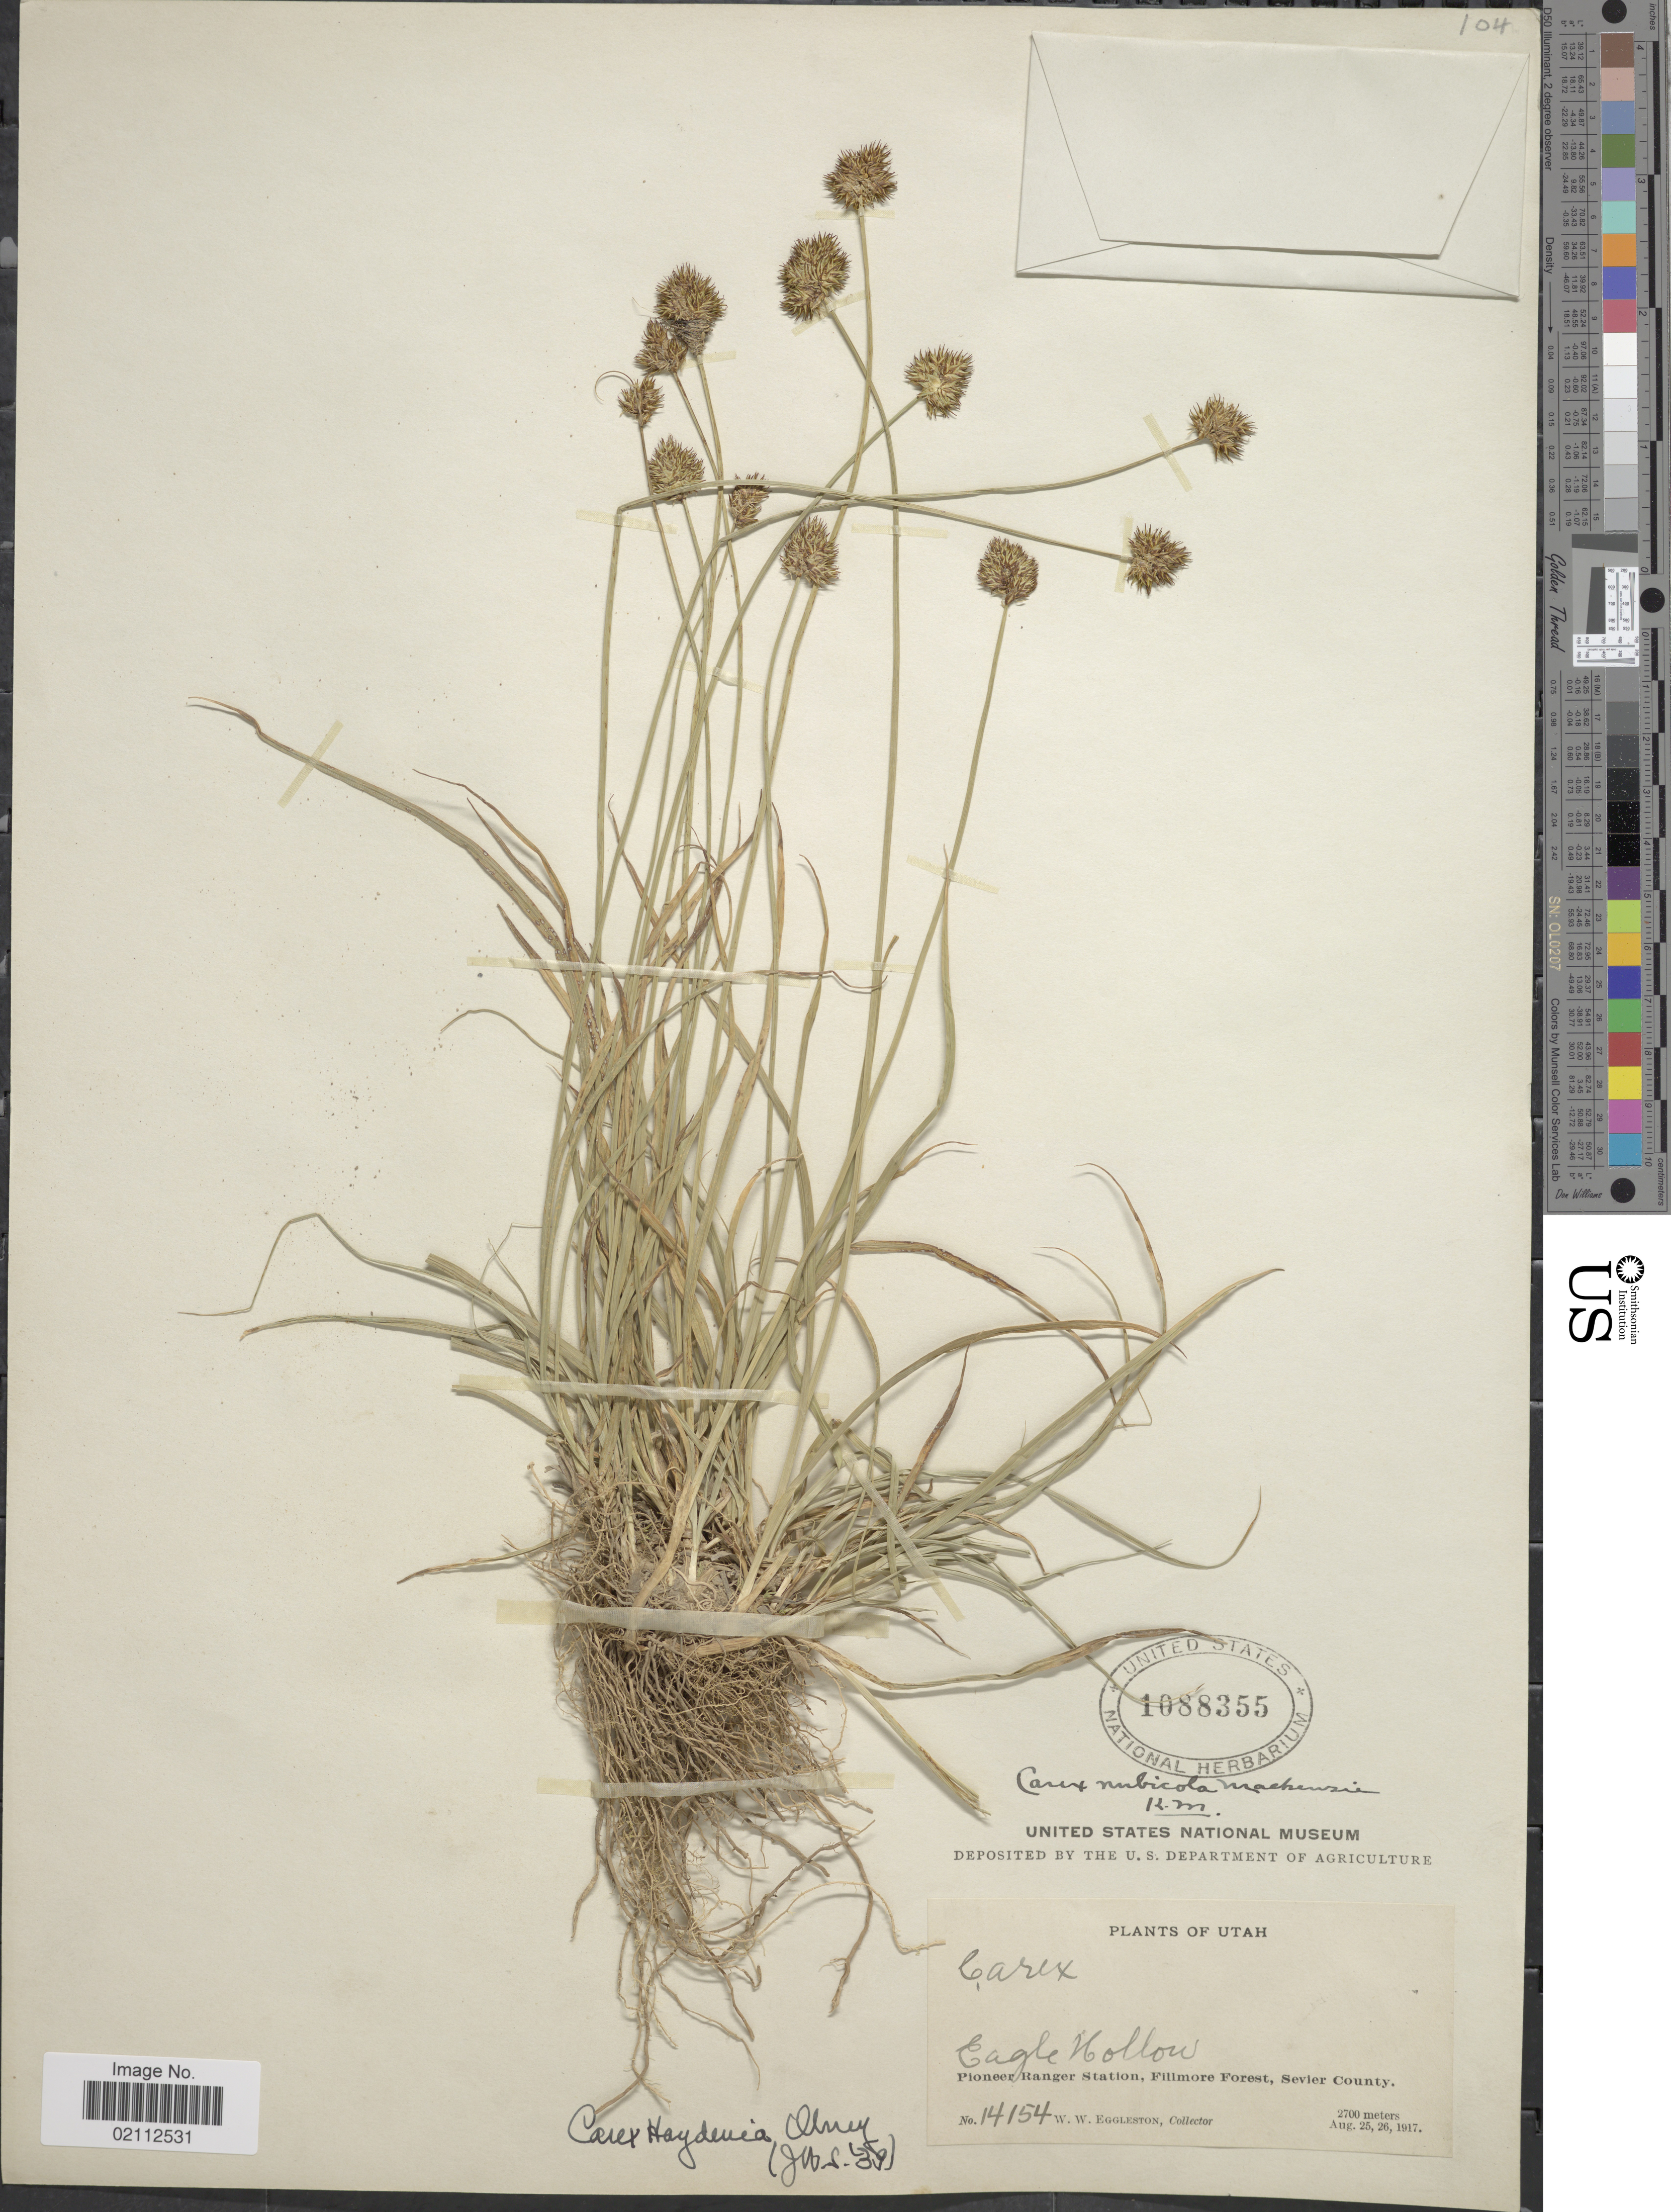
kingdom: Plantae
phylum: Tracheophyta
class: Liliopsida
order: Poales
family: Cyperaceae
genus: Carex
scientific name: Carex haydeniana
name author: Olney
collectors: W. W. Eggleston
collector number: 14154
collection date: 1917-08-25/1917-08-26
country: United States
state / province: Utah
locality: Eagle Holton, Pioneer Ranger Station, Fillmore Forest, Sevier County.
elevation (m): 2700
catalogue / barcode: US 1088355